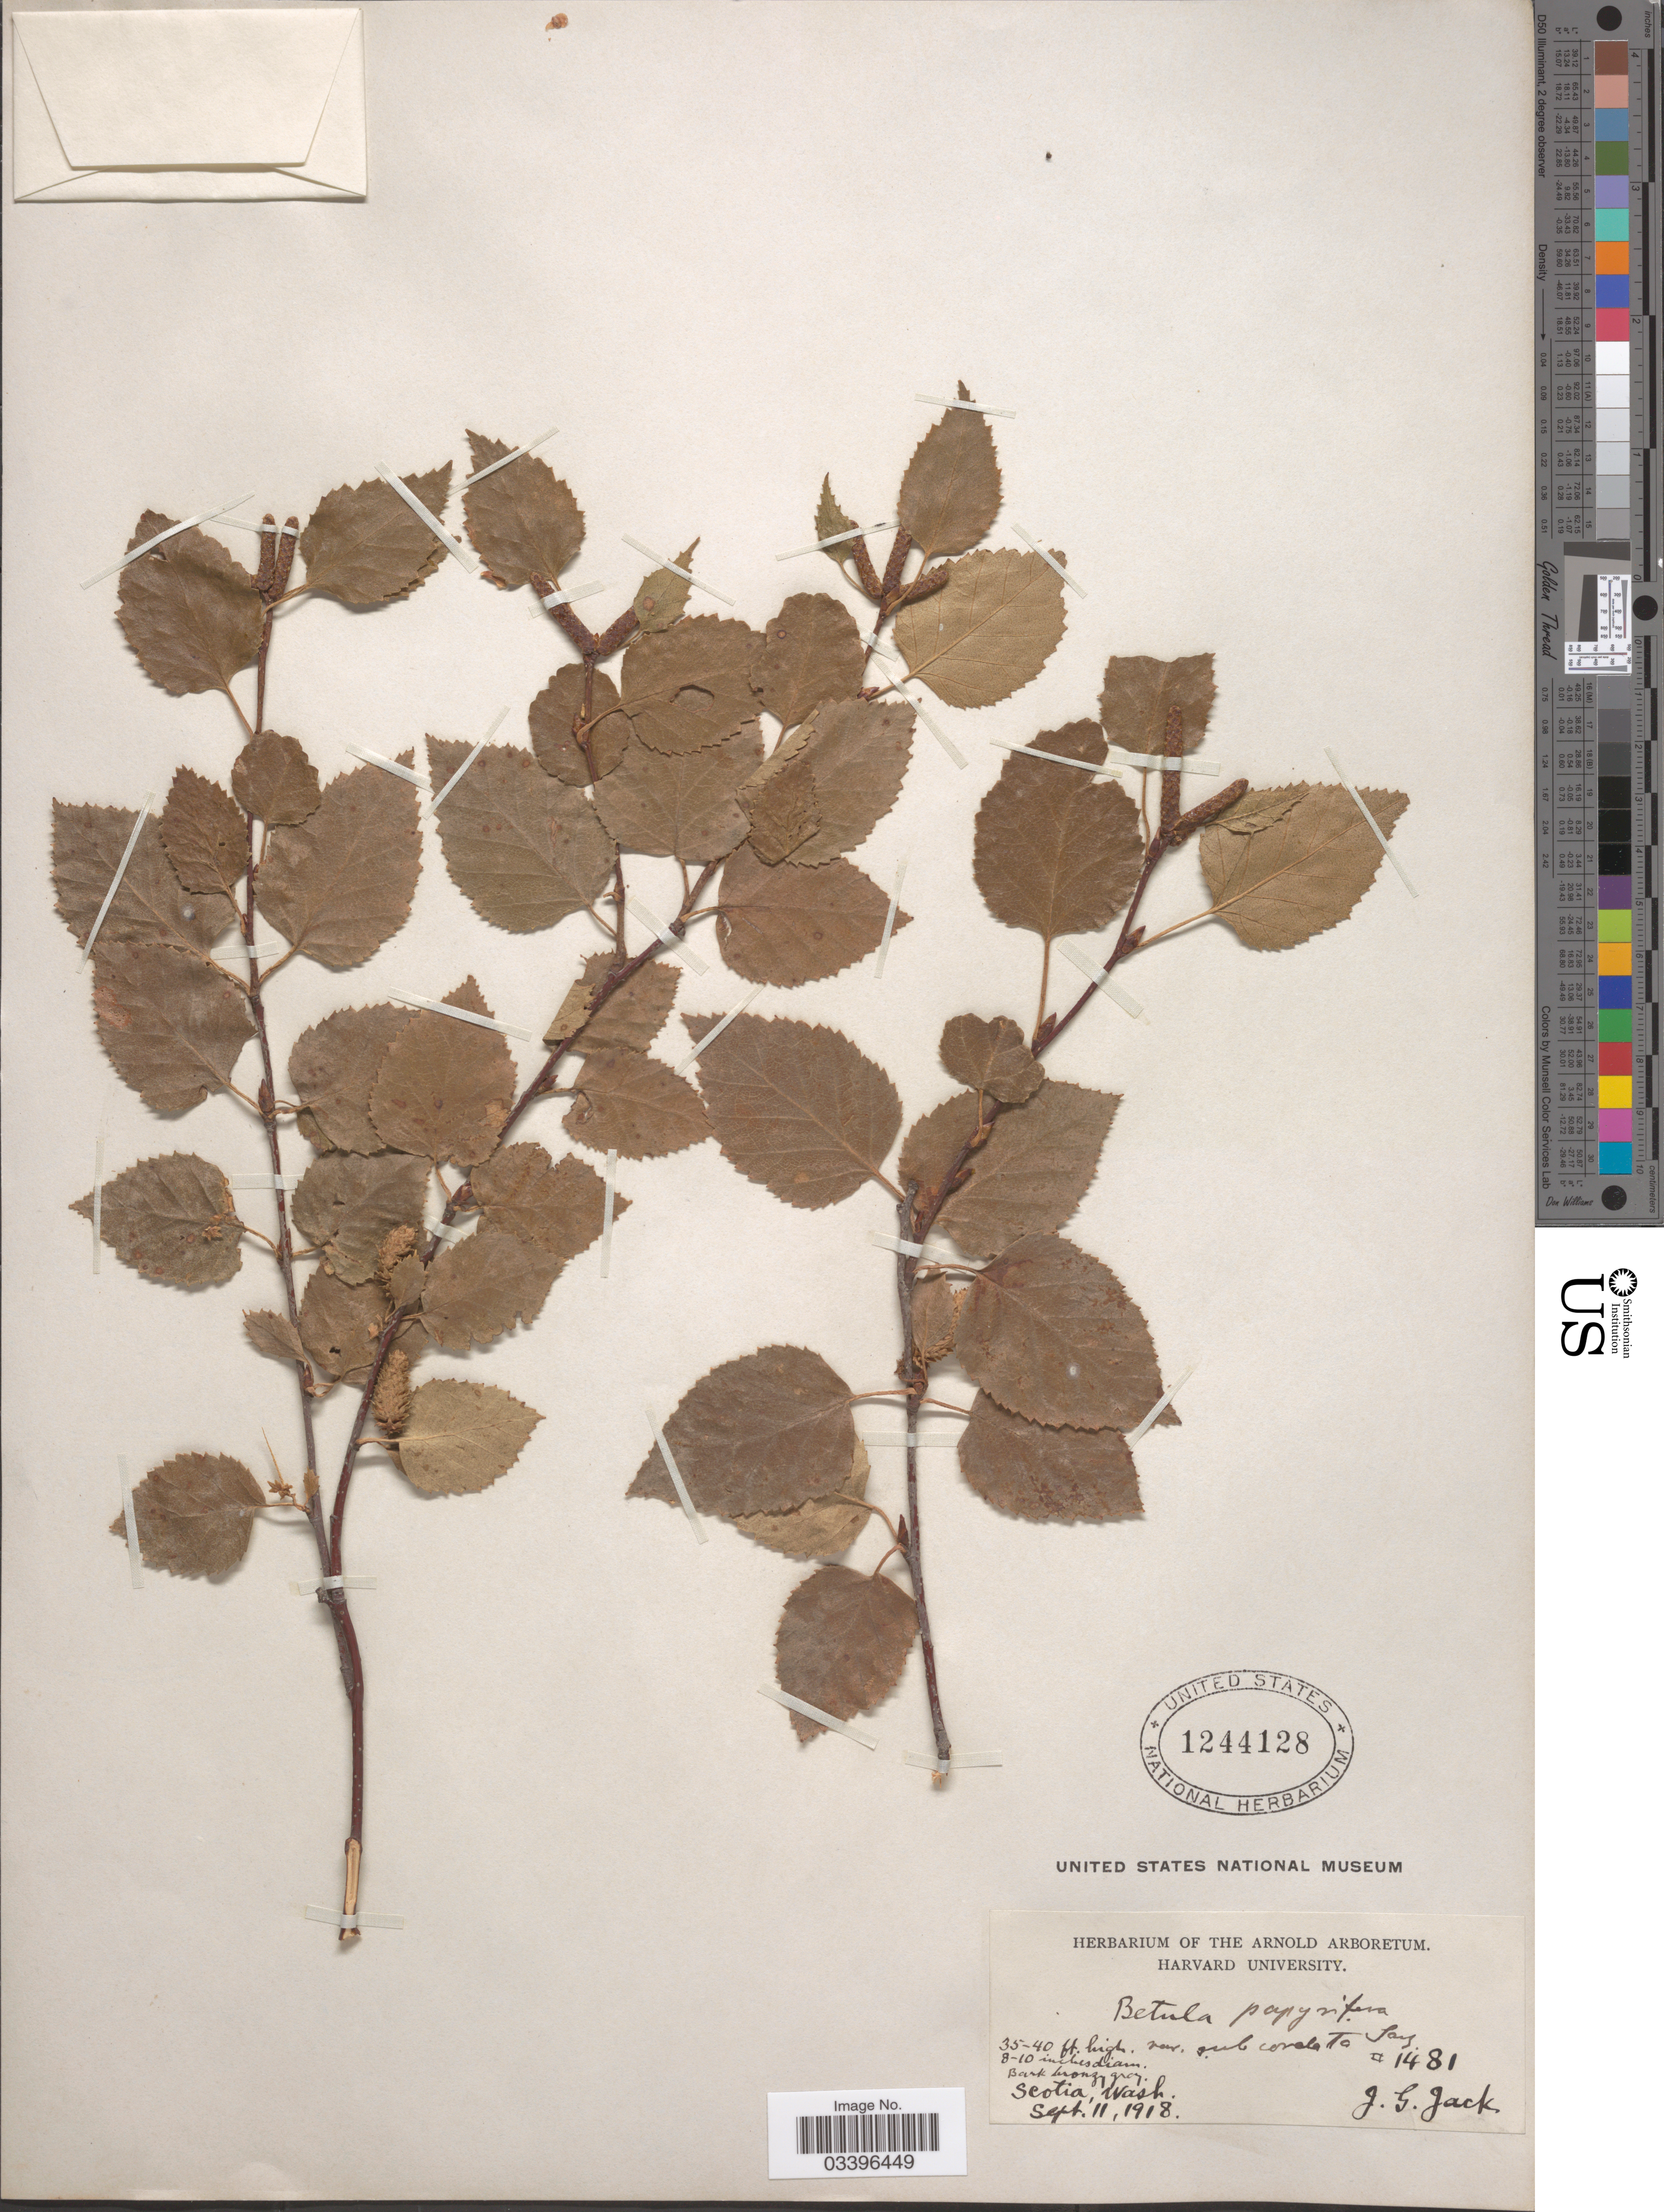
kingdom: Plantae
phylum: Tracheophyta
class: Magnoliopsida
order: Fagales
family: Betulaceae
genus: Betula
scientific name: Betula papyrifera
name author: Marshall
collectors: J. G. Jack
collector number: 1481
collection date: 1918-09-11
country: United States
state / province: Washington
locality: Scotia, Wash.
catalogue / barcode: US 1244128